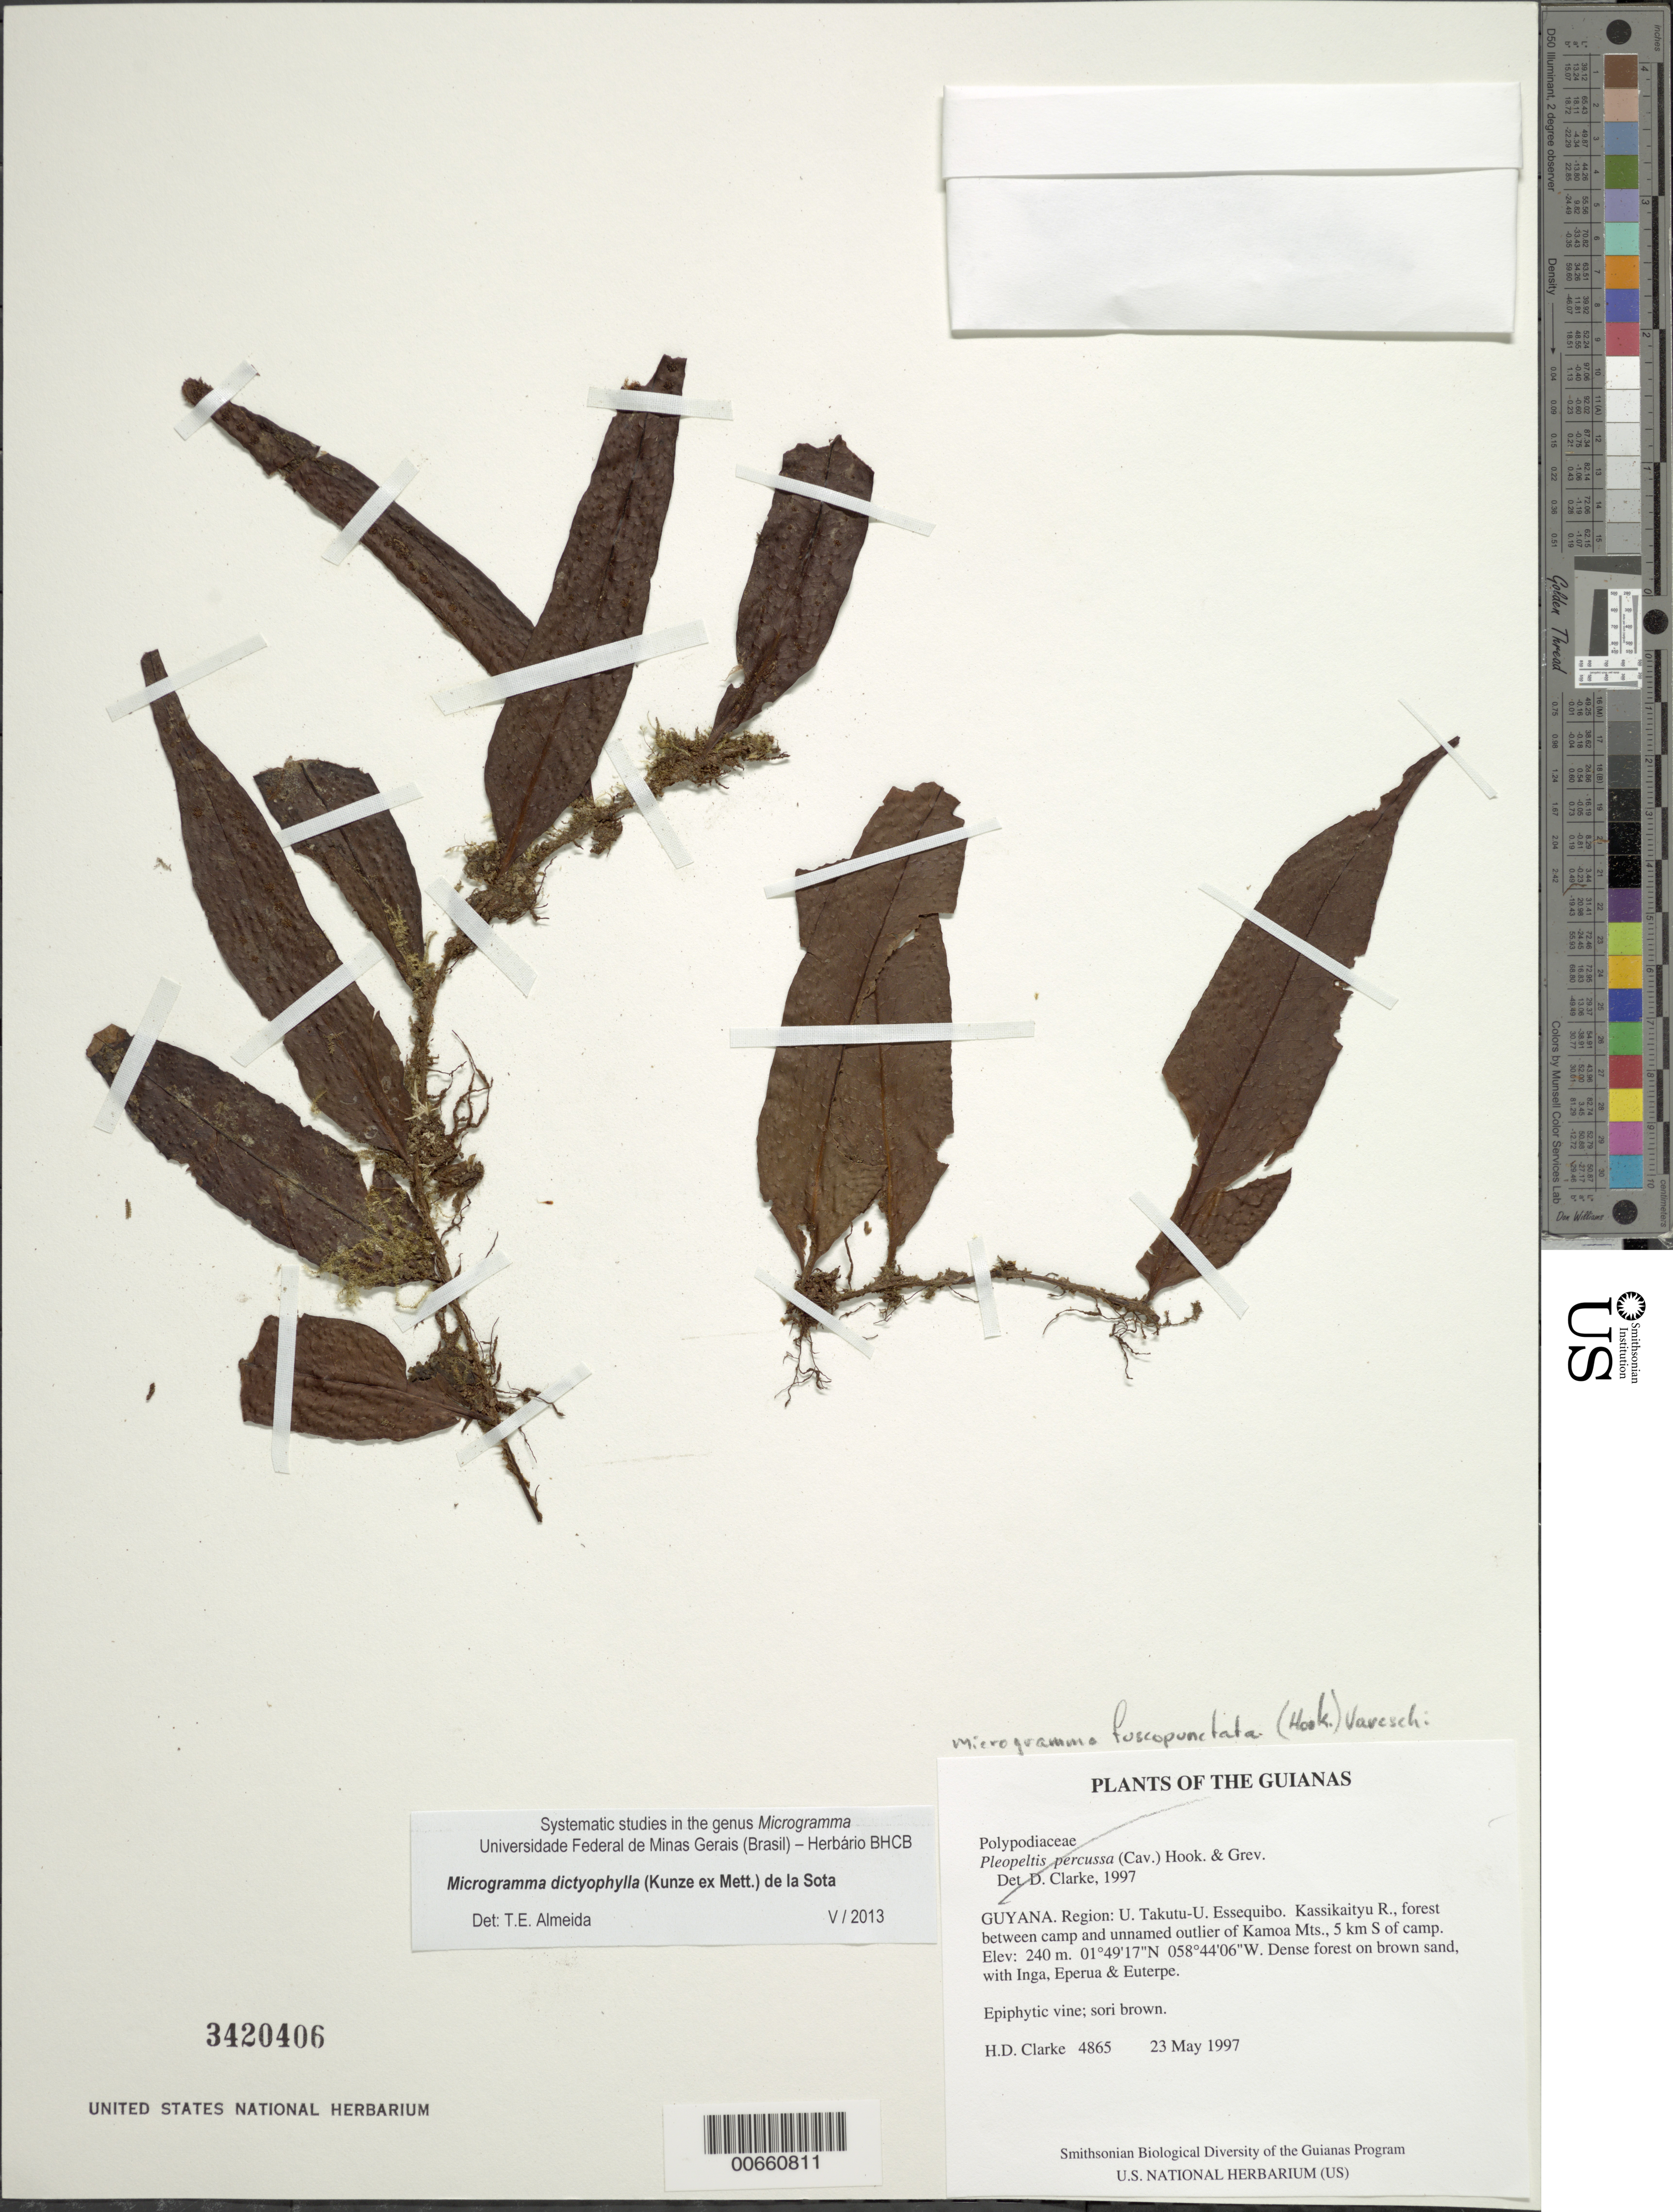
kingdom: Plantae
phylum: Tracheophyta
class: Polypodiopsida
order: Polypodiales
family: Polypodiaceae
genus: Microgramma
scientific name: Microgramma dictyophylla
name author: (Kunze ex Mett.) de la Sota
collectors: H. D. Clarke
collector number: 4865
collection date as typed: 23 May 1997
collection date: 1997-05-23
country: Guyana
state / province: U. Takutu-U. Essequibo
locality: Kassikaityu R., forest between camp and unnamed outlier of Kamoa Mts., 5 km S of camp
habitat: Dense forest on brown sand, with Inga, Eperua & Euterpe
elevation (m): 240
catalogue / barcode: US 3420406